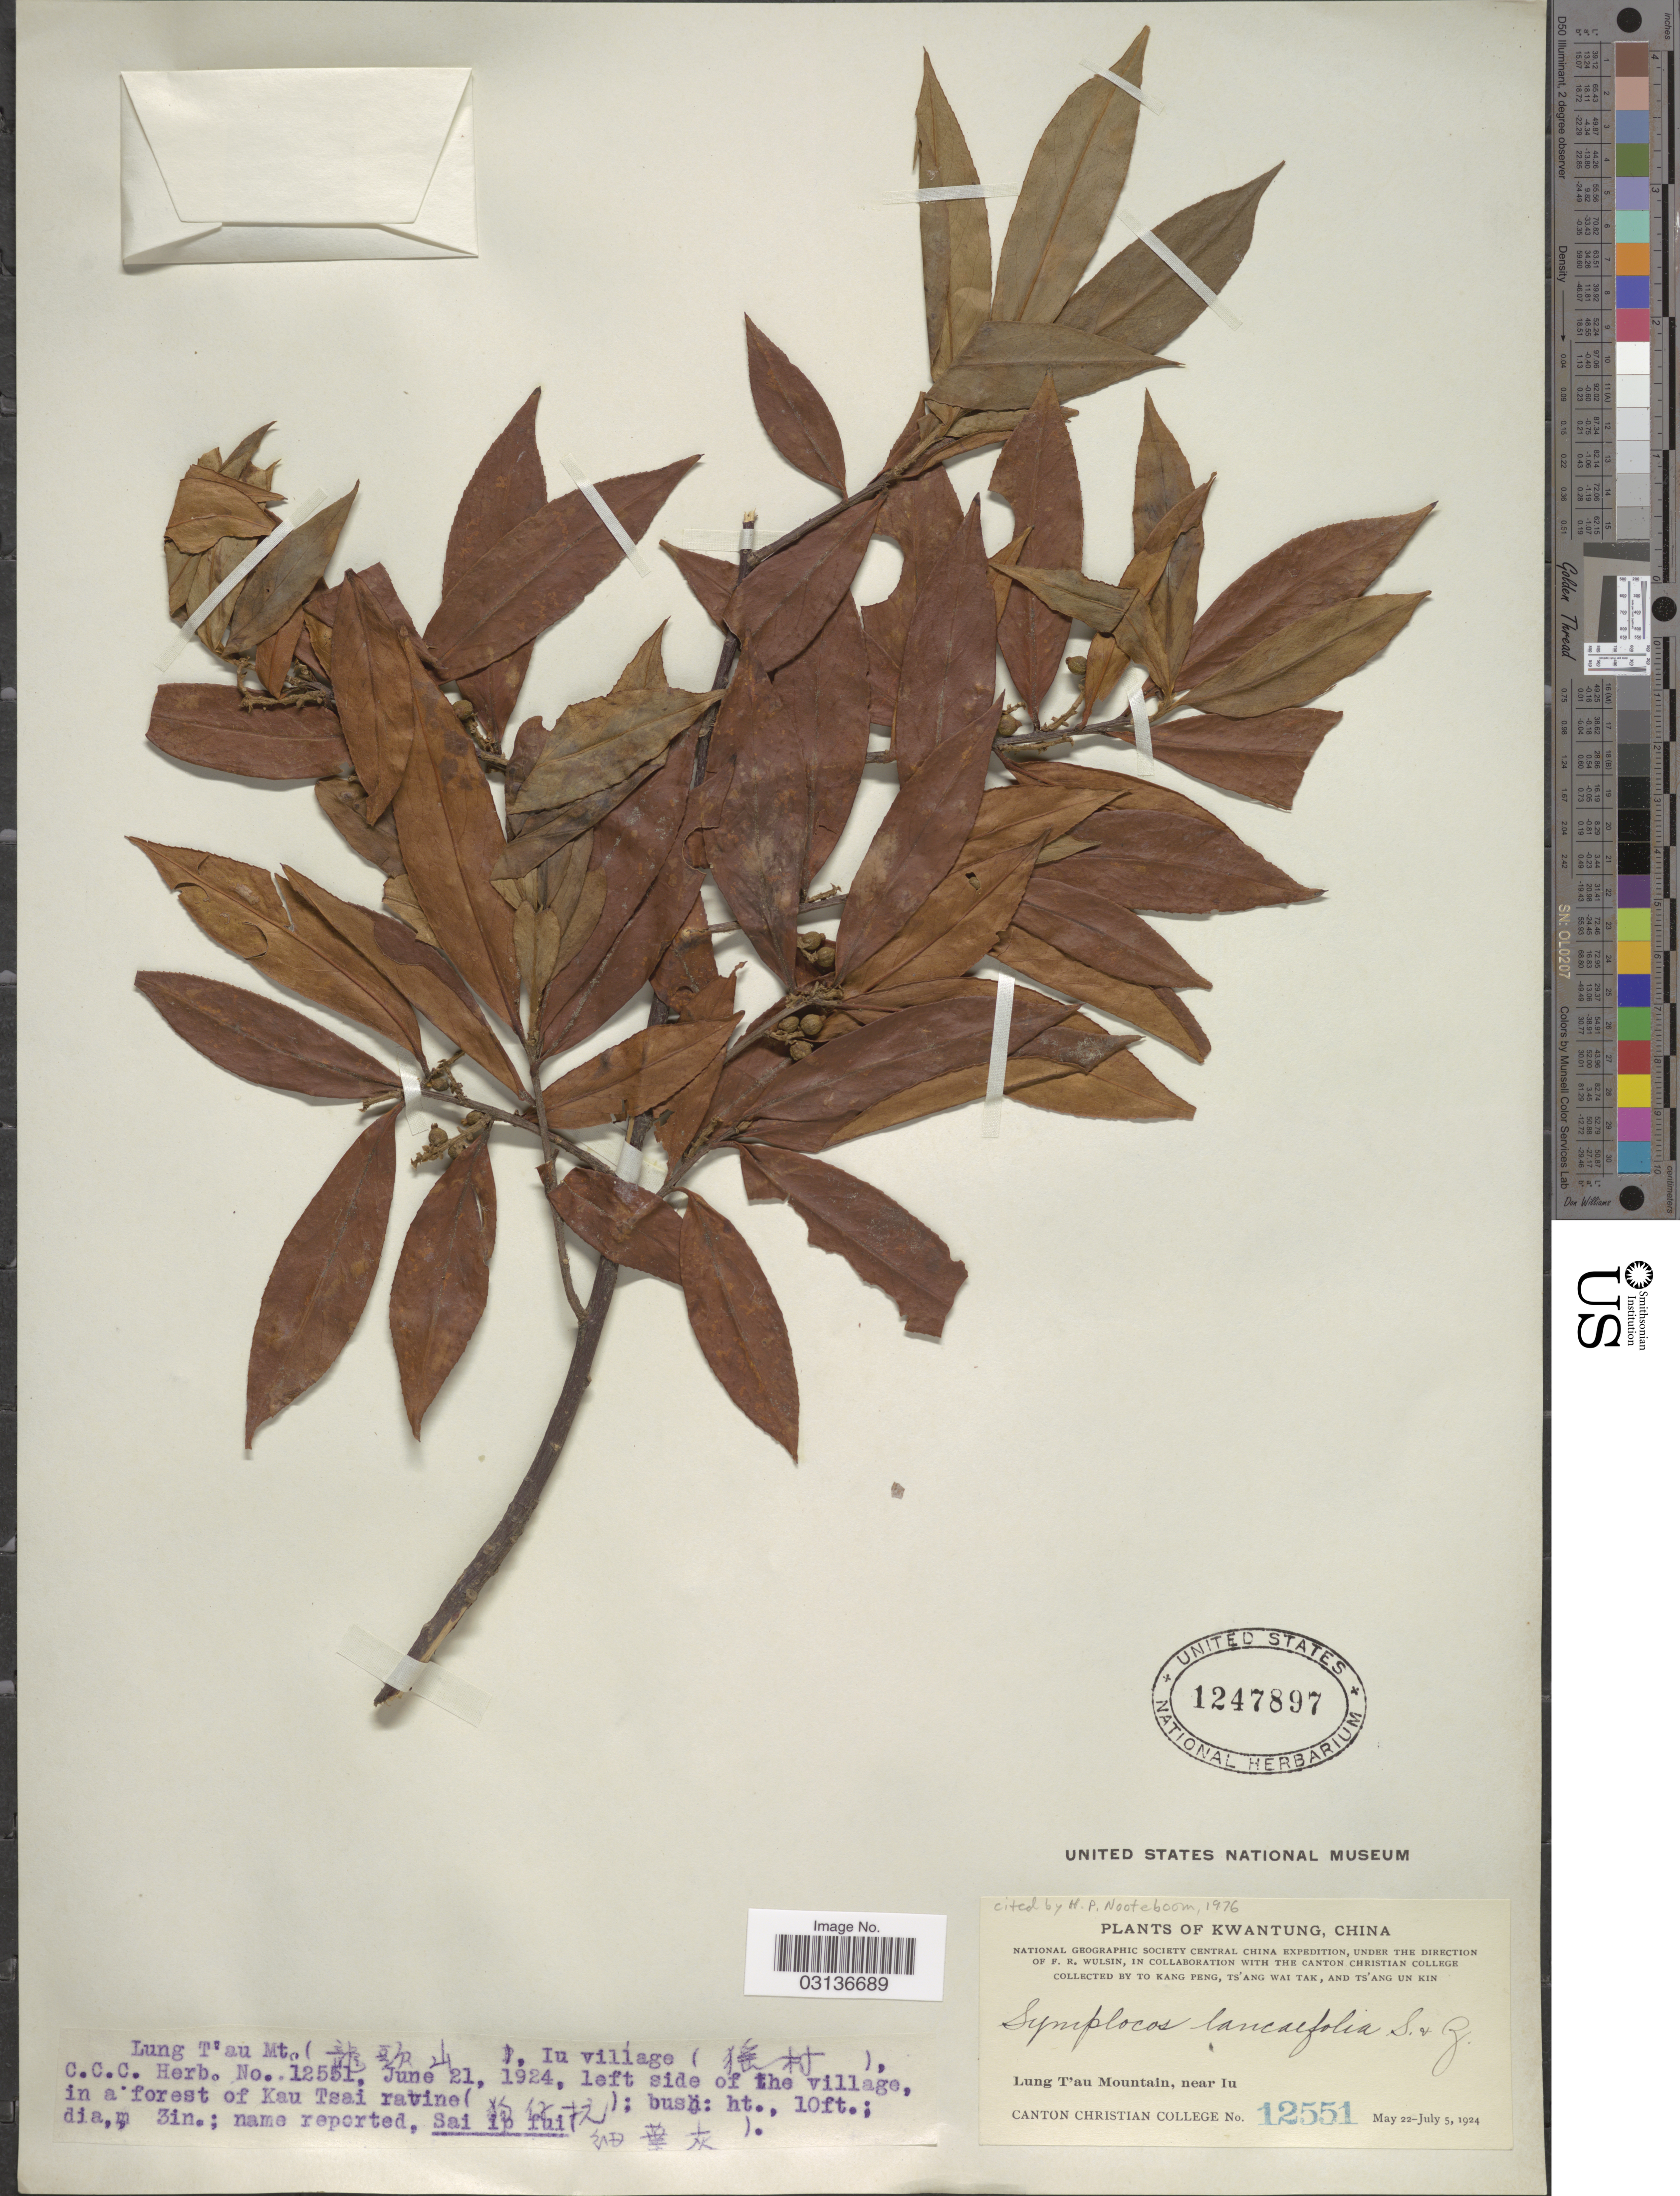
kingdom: Plantae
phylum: Tracheophyta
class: Magnoliopsida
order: Ericales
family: Symplocaceae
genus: Symplocos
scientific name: Symplocos lancifolia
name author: Siebert & Zucc.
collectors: T. K. Peng, W. T. Tsang & Ts' Ang Un Kin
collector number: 12551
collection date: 1924-06-21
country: China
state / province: Guangdong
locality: Kwangtung. Lung T'au Mt., Iu village. Left side of the village, in a forest of Kau Tsai ravine.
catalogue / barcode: US 1247897